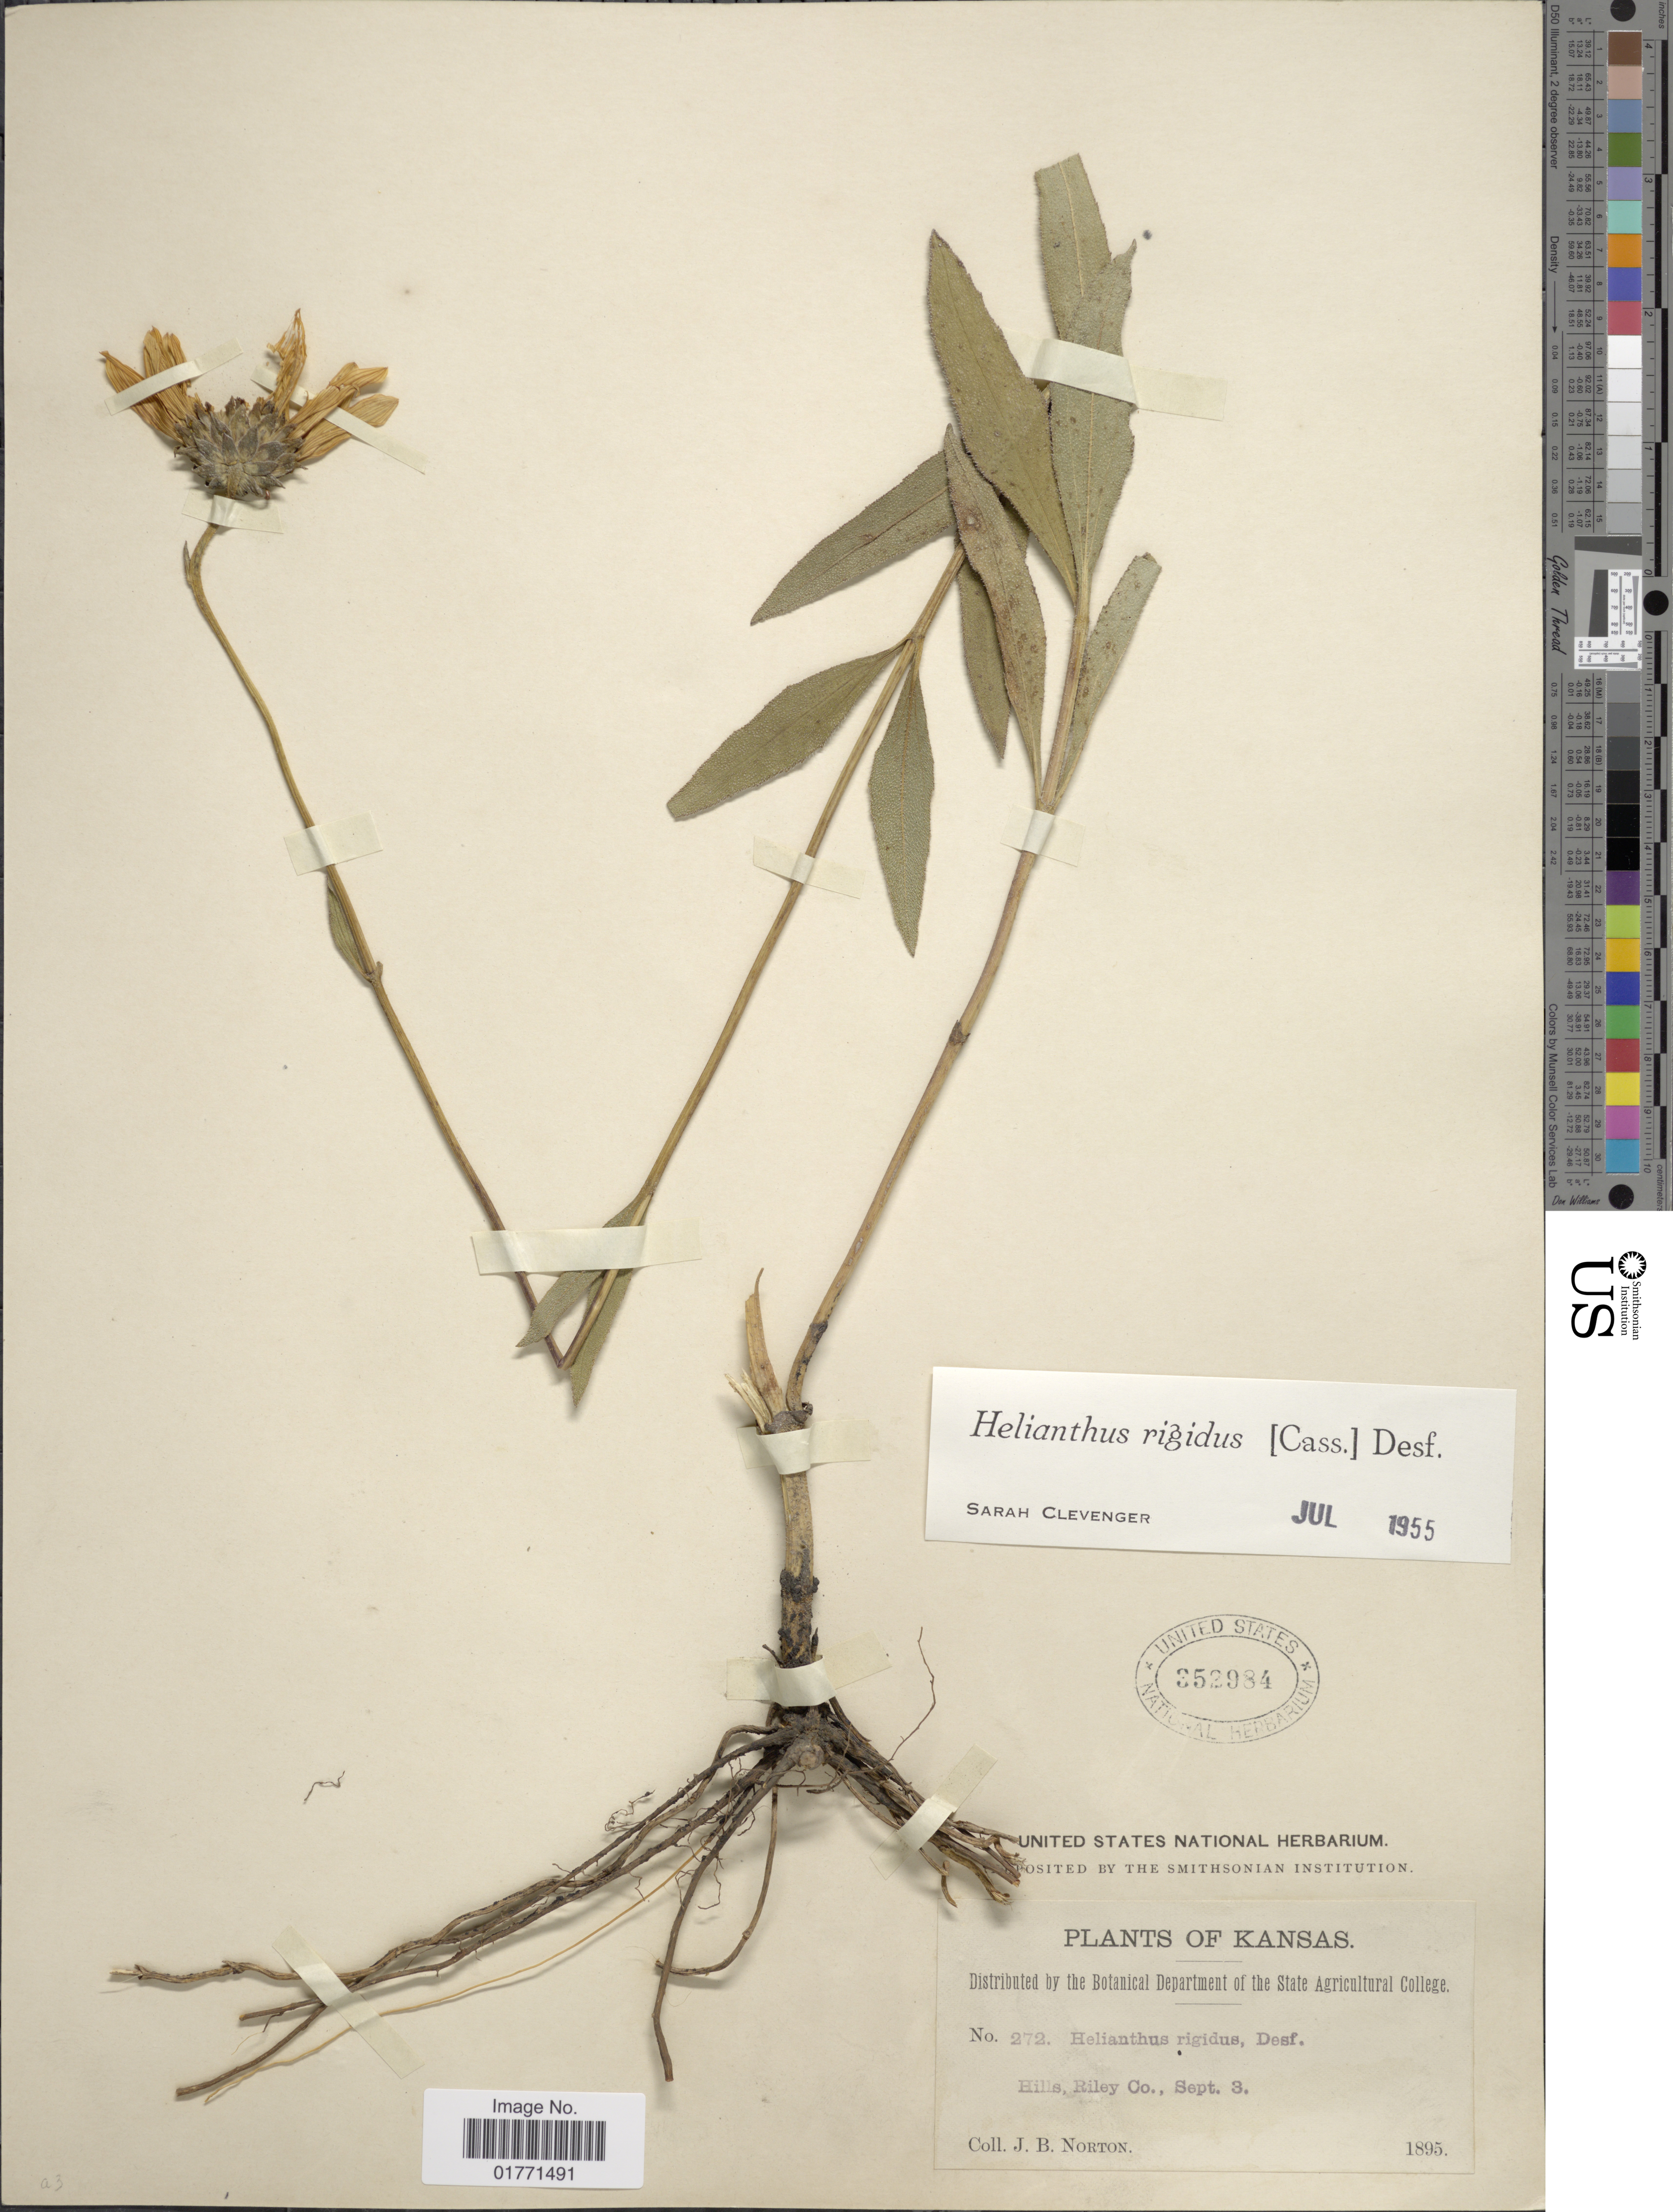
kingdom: Plantae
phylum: Tracheophyta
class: Magnoliopsida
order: Asterales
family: Asteraceae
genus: Helianthus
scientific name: Helianthus rigidus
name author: (Cass.) Desf.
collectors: J. B. Norton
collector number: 272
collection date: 1895-09-03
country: United States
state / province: Kansas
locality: Hills, Riley Co,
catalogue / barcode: US 352984